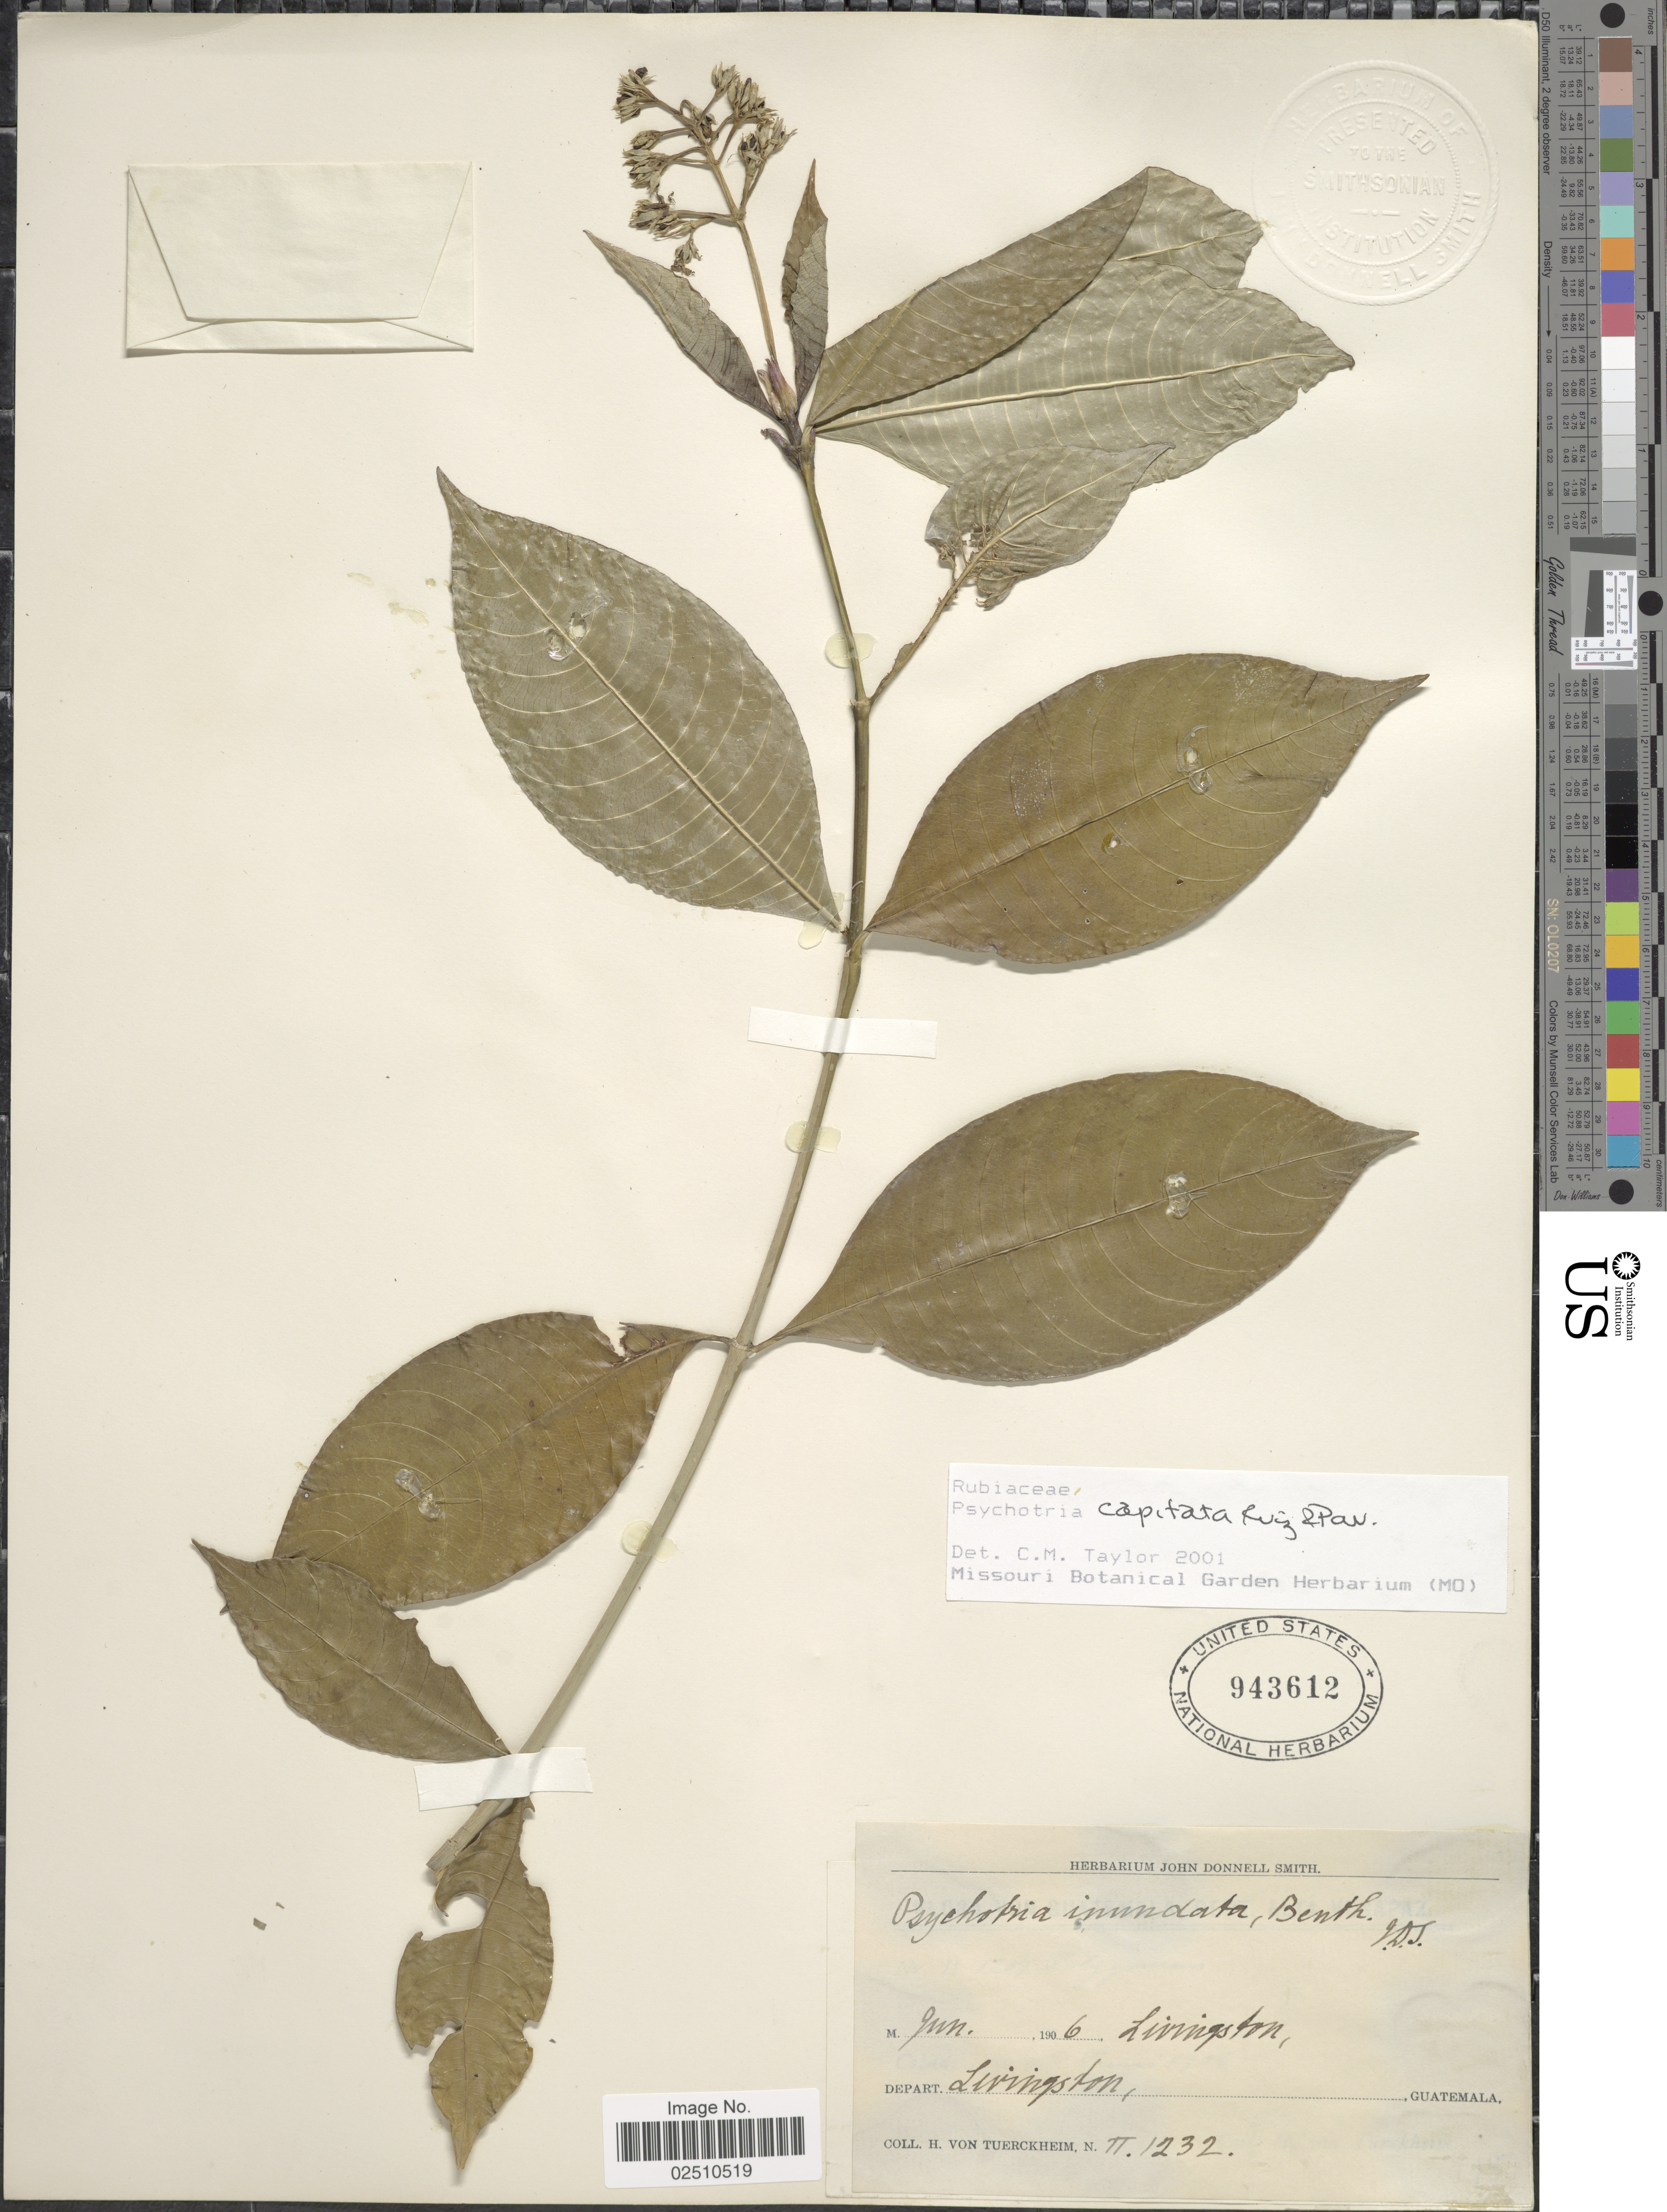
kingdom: Plantae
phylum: Tracheophyta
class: Magnoliopsida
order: Gentianales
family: Rubiaceae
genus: Psychotria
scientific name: Psychotria capitata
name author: Ruiz & Pav.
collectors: H. von Türckheim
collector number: II 1232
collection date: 1906-06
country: Guatemala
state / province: Izabal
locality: Livingston, Depart. Livingston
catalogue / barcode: US 943612